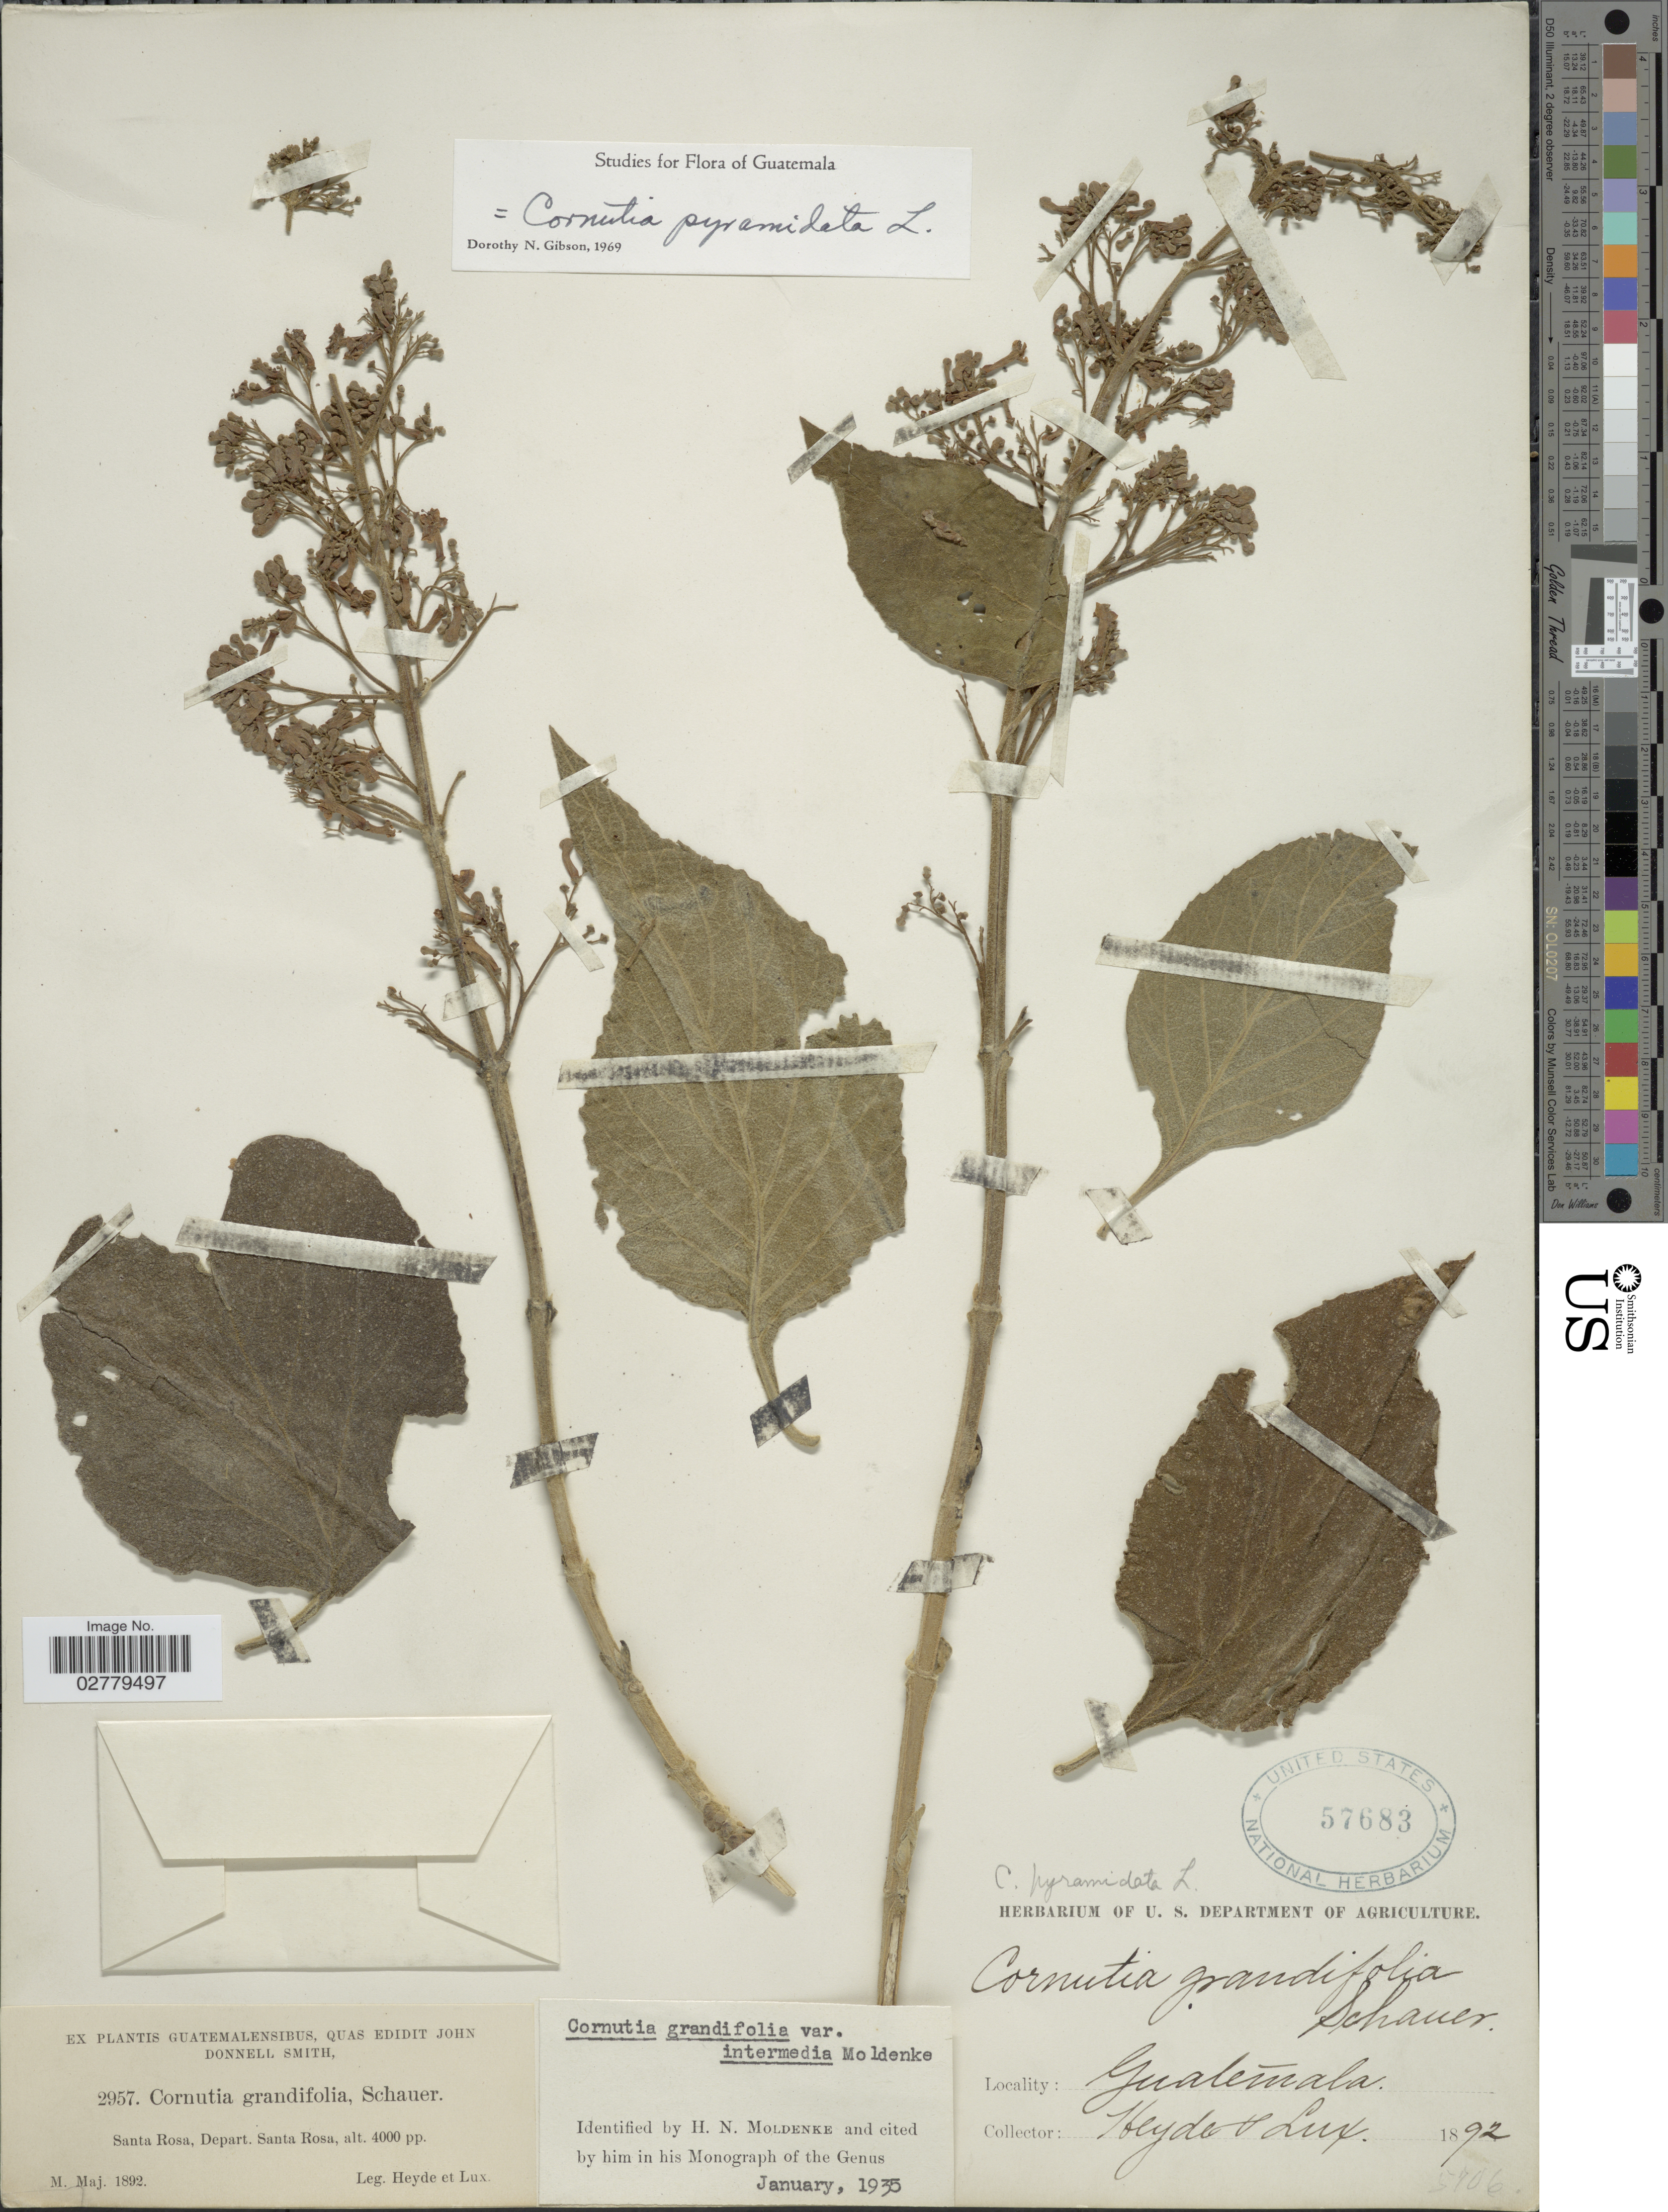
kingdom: Plantae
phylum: Tracheophyta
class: Magnoliopsida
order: Lamiales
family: Lamiaceae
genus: Cornutia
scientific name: Cornutia grandifolia var. intermedia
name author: Moldenke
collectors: Heyde & Lux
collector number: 2957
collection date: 1892-05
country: Guatemala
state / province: Santa Rosa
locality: Depart. Santa Rosa.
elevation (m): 1219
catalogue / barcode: US 57683